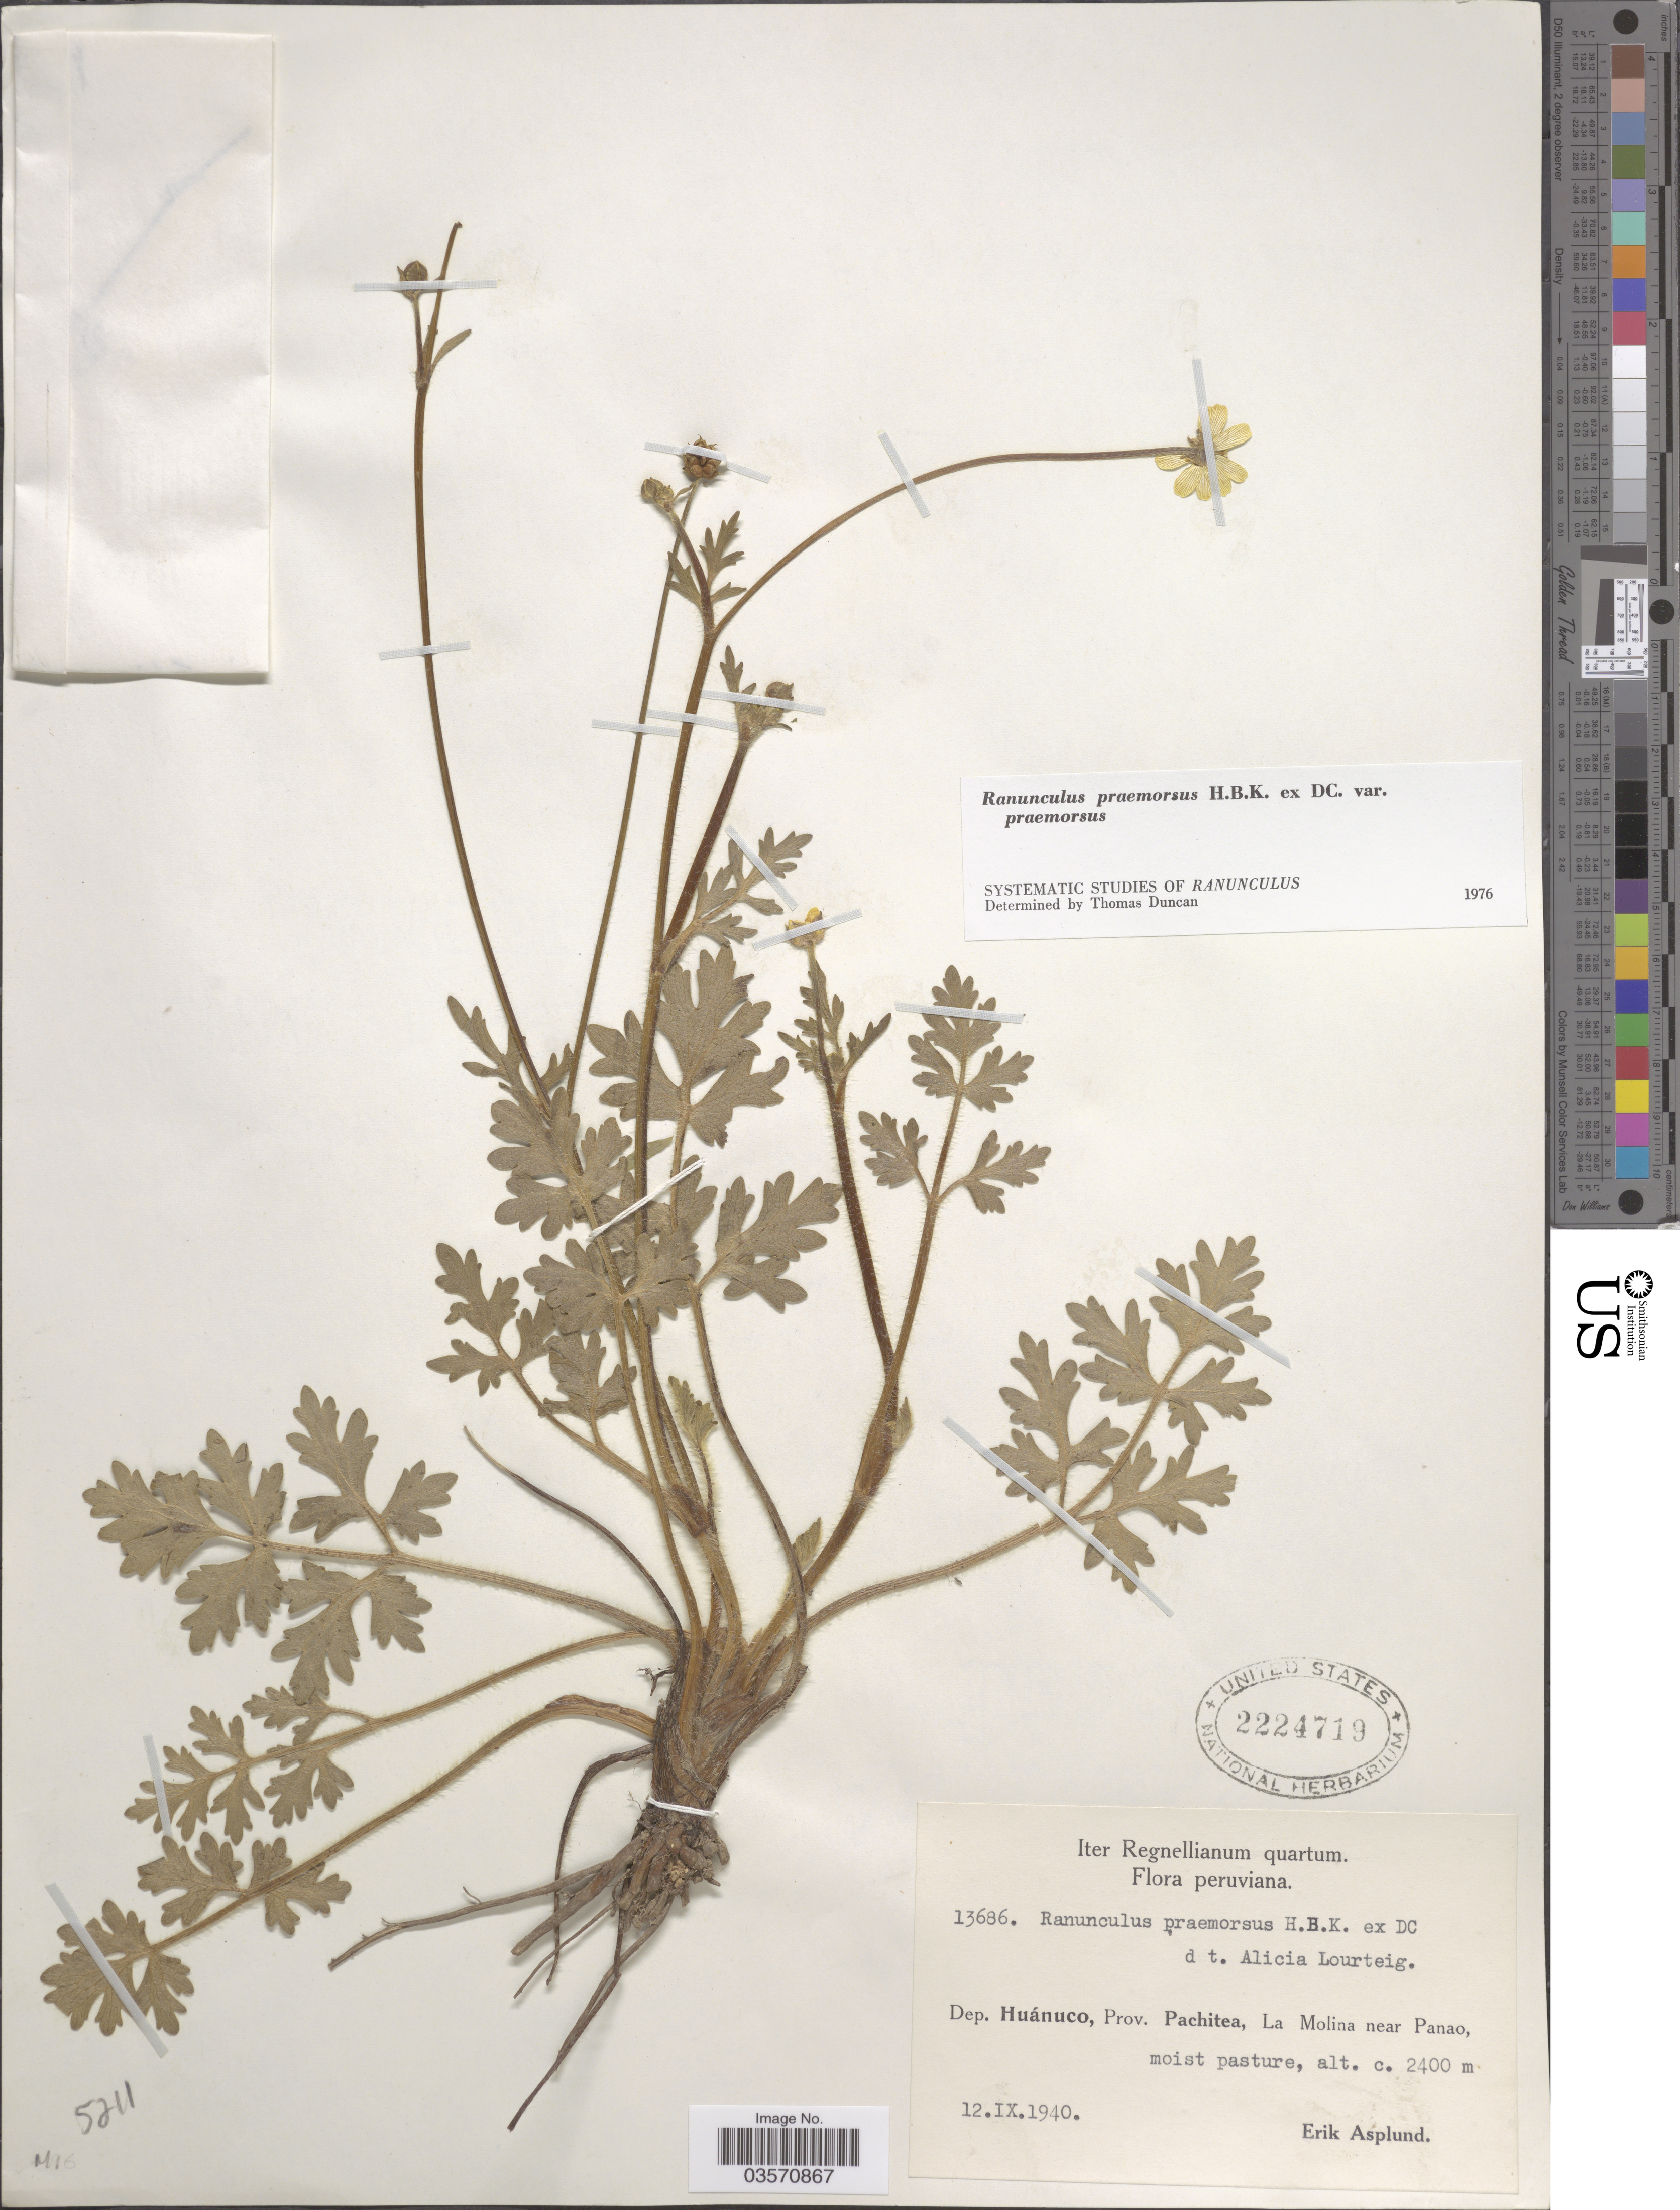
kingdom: Plantae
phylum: Tracheophyta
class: Magnoliopsida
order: Ranunculales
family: Ranunculaceae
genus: Ranunculus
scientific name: Ranunculus praemorsus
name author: Kunth ex DC.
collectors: E. Asplund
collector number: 13686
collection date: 1940-09-12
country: Peru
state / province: Huánuco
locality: Dep. Huánuco, Prov. Pachitea, La Molina near Panao.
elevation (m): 2400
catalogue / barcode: US 2224719